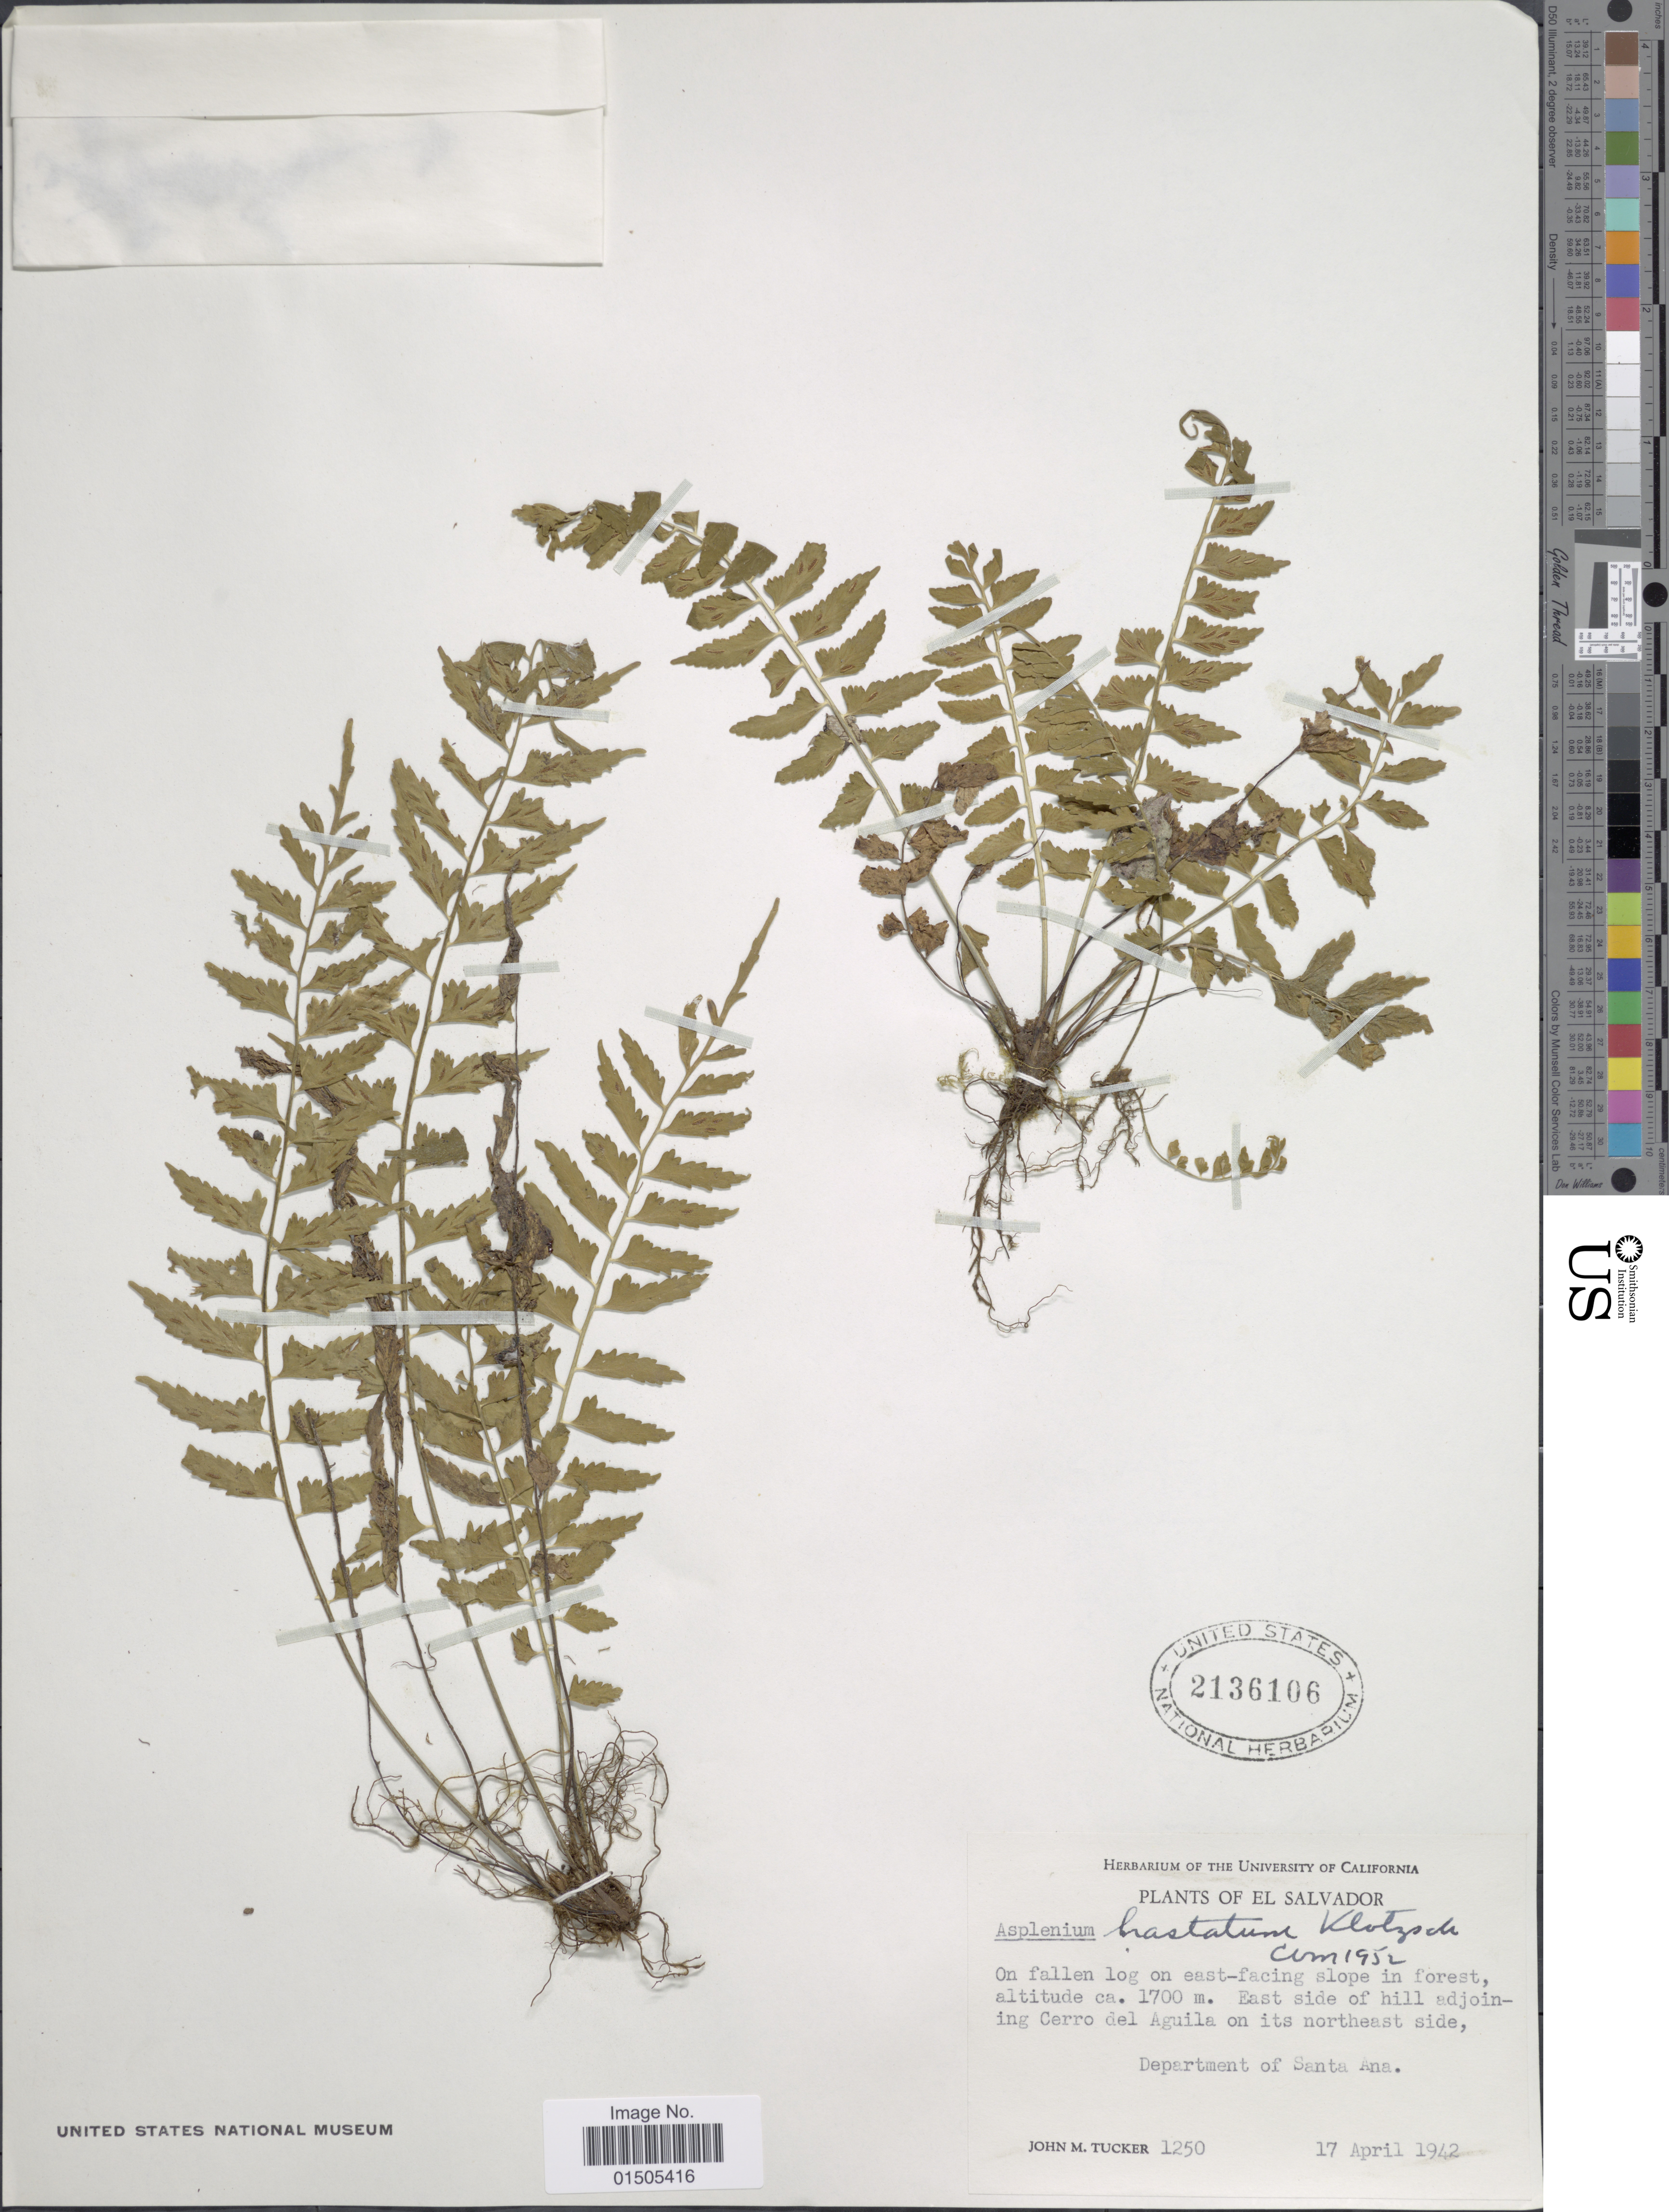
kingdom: Plantae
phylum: Tracheophyta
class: Polypodiopsida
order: Polypodiales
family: Aspleniaceae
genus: Asplenium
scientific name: Asplenium auriculatum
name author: Sw.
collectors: J. M. Tucker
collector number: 1250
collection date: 1942-04-17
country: El Salvador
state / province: Santa Ana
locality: East side of hill adjoining Cerro del Aguila on its northeast side.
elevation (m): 1700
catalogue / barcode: US 2136106